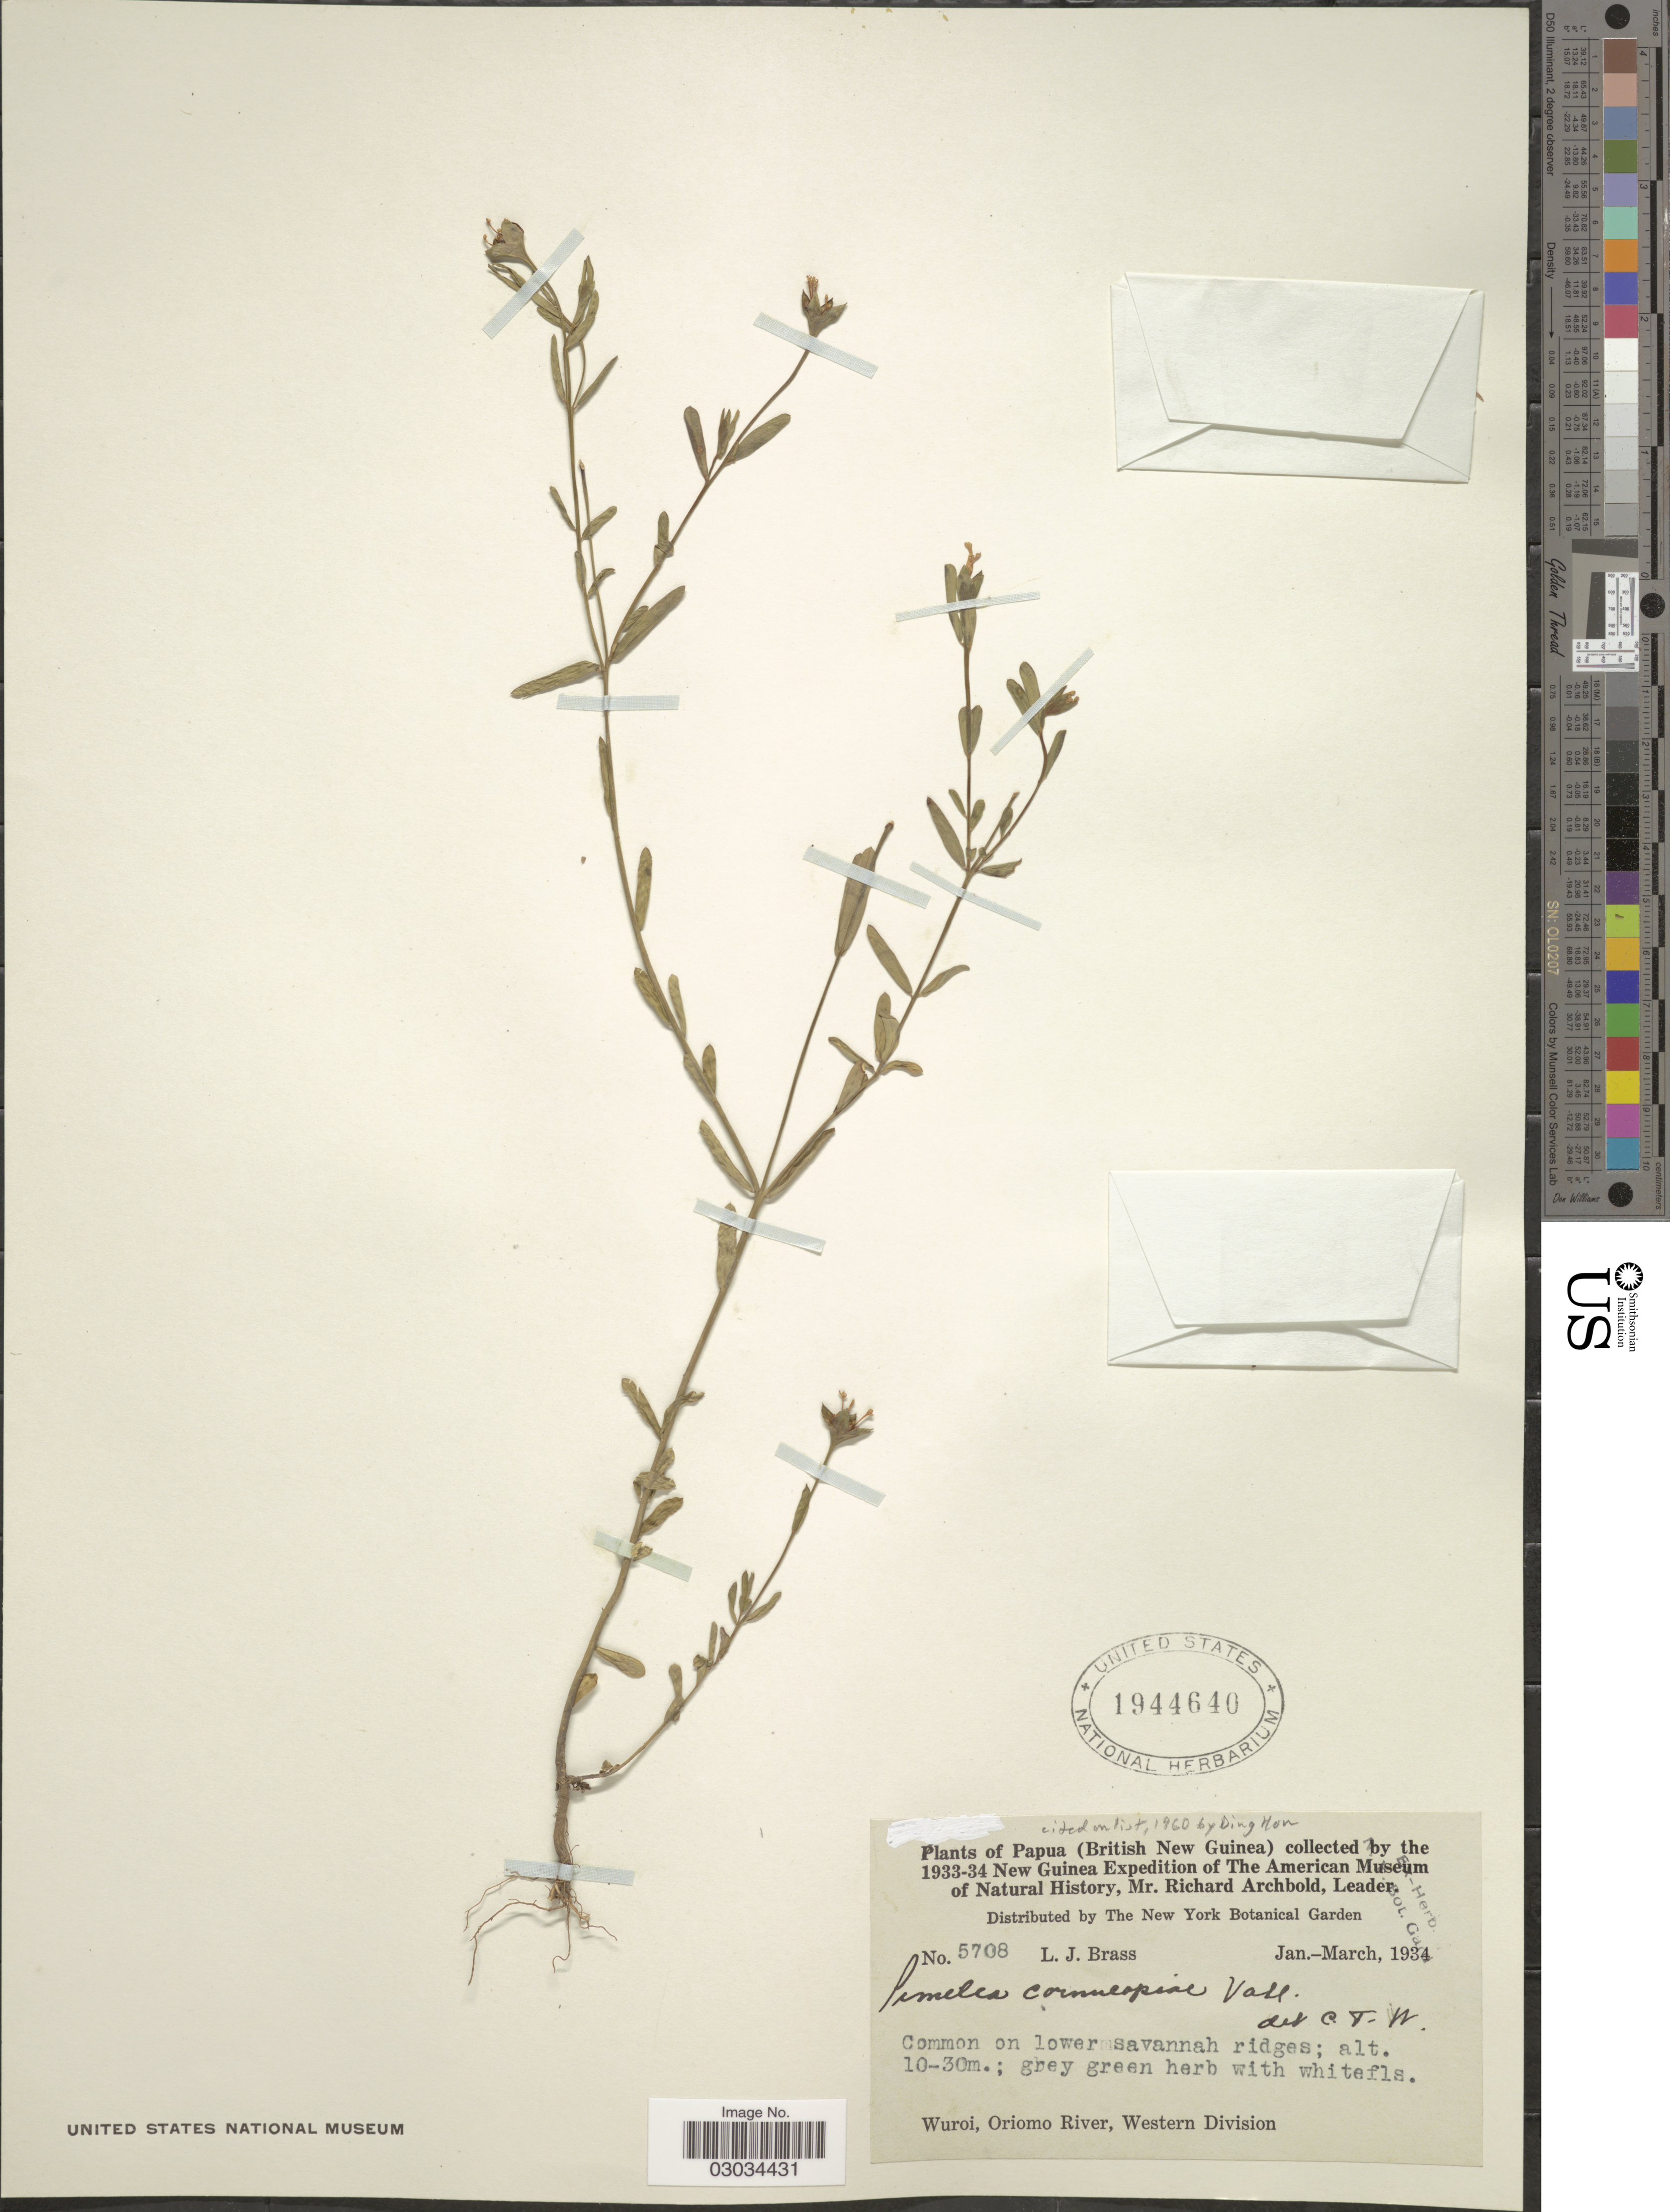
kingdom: Plantae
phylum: Tracheophyta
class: Magnoliopsida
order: Malvales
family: Thymelaeaceae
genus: Pimelea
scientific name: Pimelea cornucopiae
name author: Vahl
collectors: L. J. Brass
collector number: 5708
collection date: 1934-01/1934-03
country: Papua New Guinea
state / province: Manus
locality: Papua (British New Guinea). Wuroi, Oriomo River, Western Division.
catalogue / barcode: US 1944640